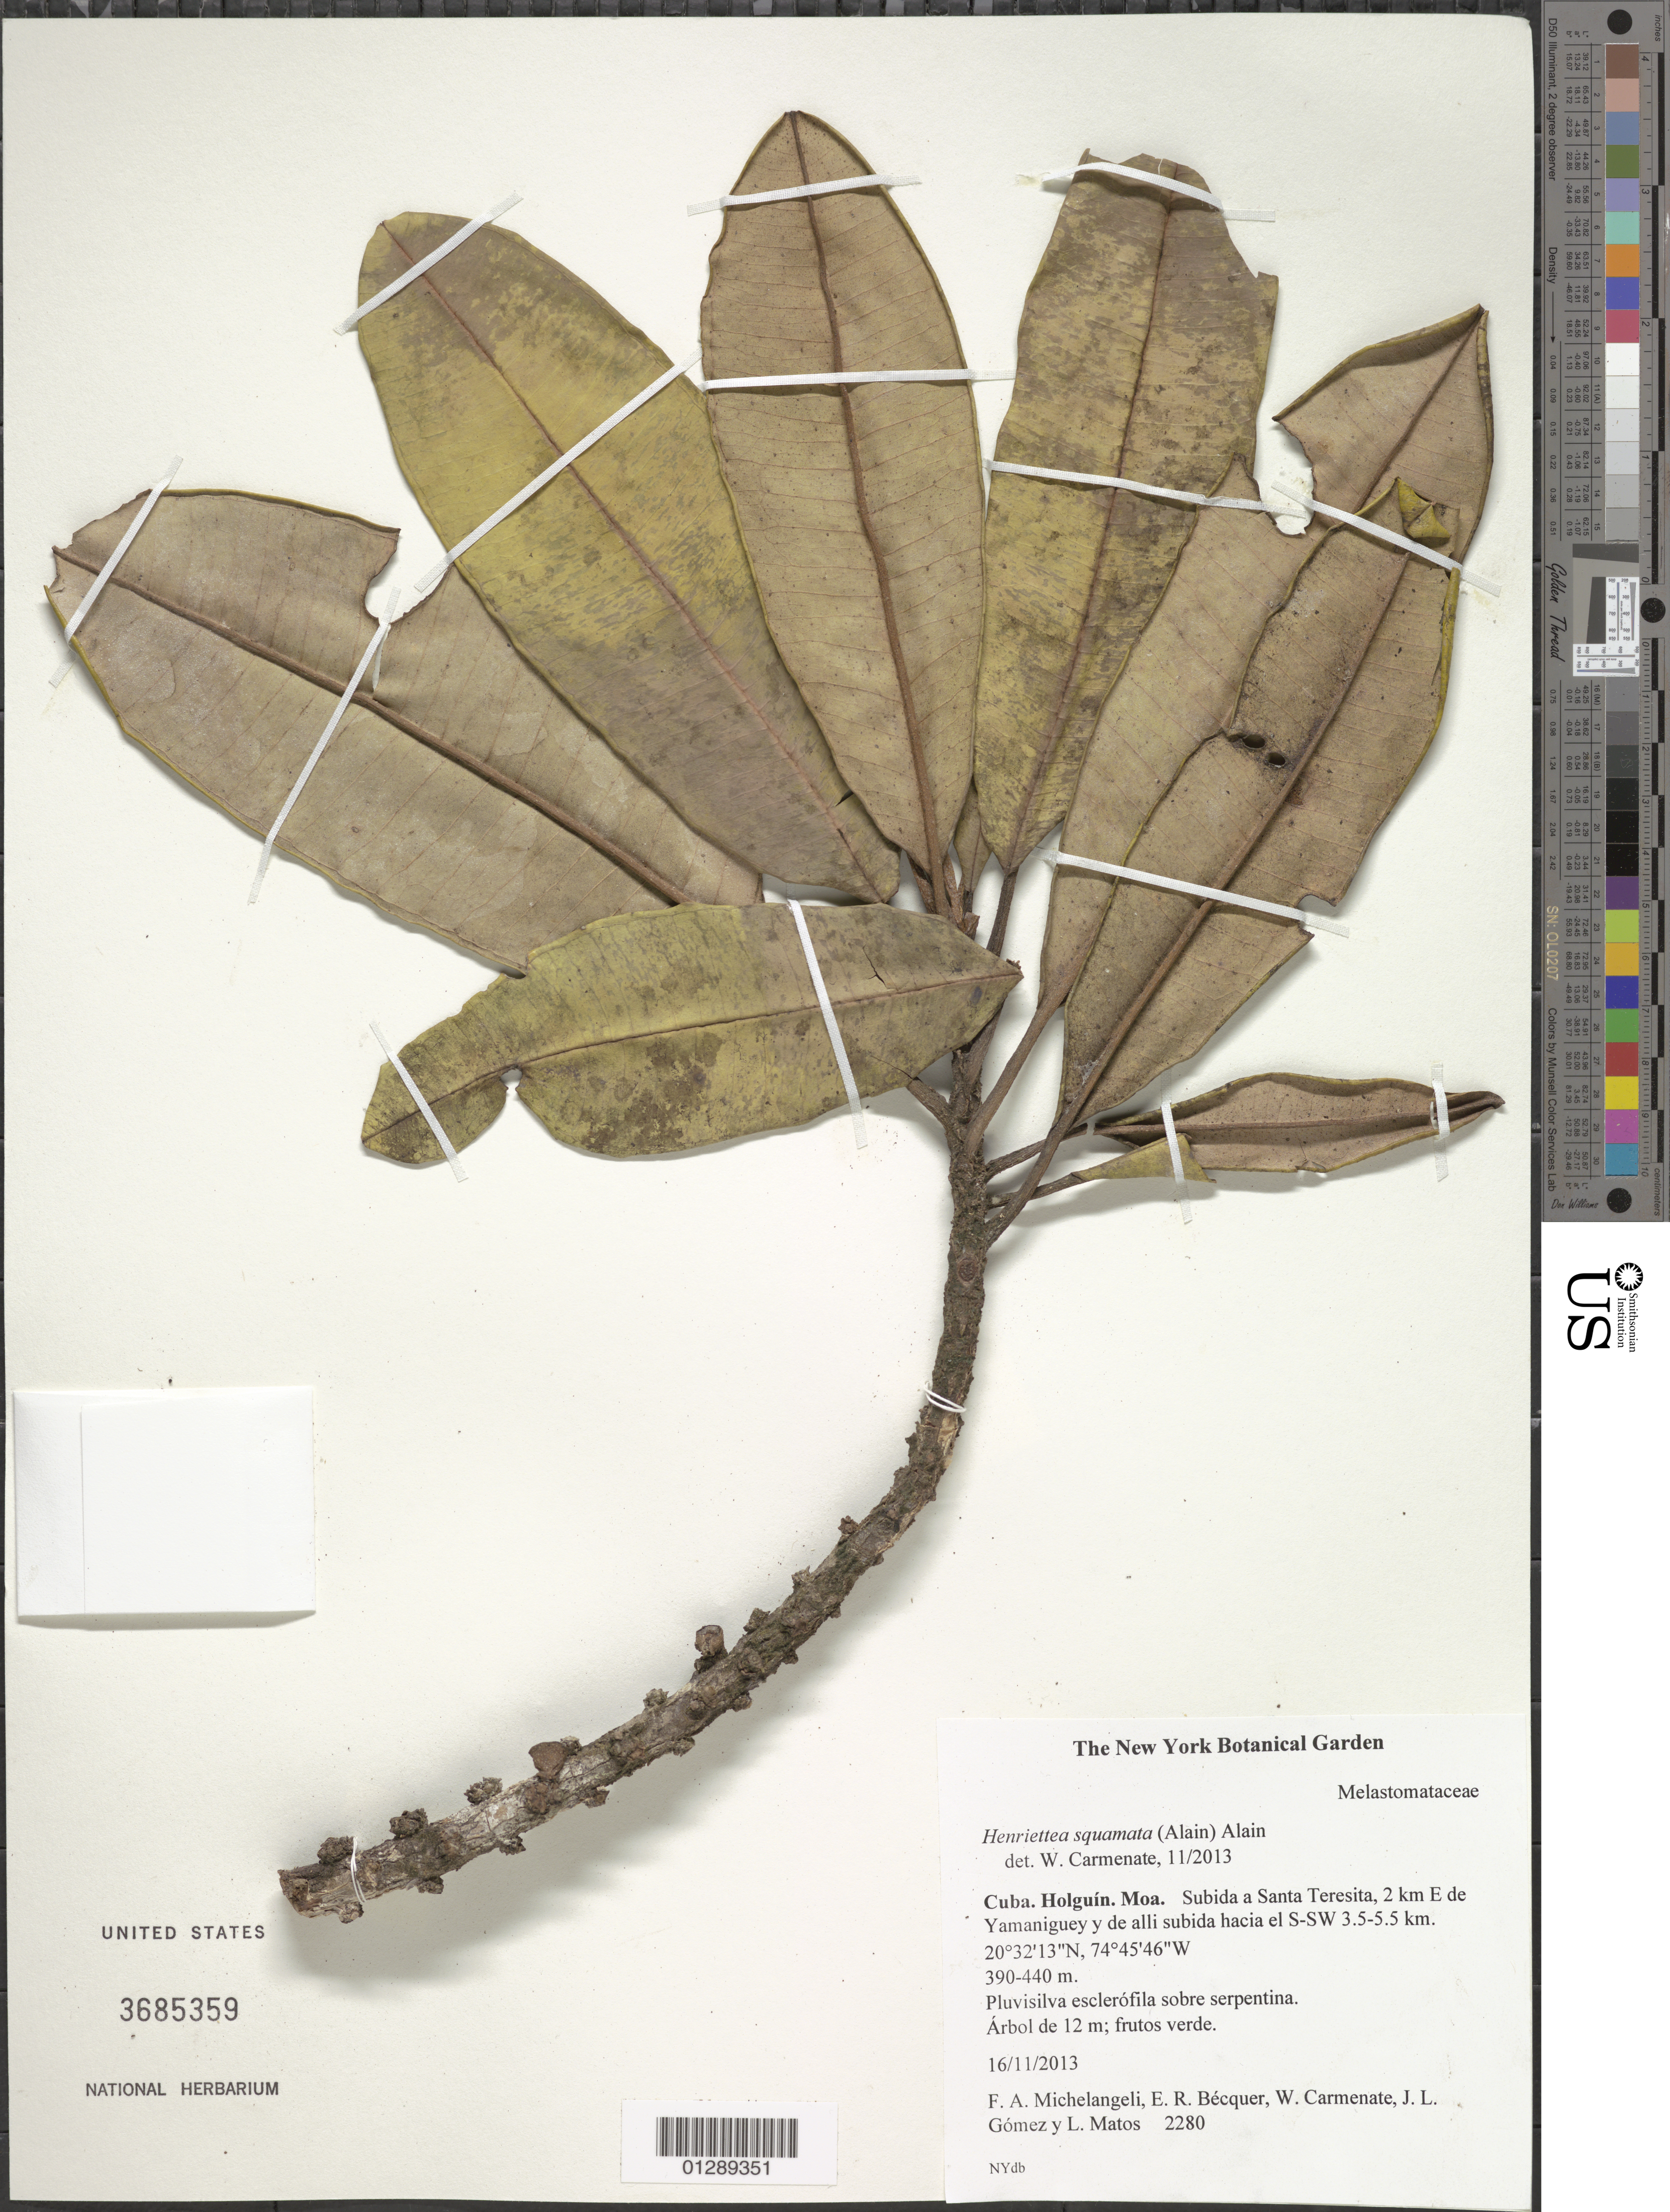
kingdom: Plantae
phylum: Tracheophyta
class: Magnoliopsida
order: Myrtales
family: Melastomataceae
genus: Henriettea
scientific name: Henriettea squamata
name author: (Alain) Alain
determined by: Carmenate, W.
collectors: F. A. Michelangeli, E. R. Bécquer Granados, W. Carmenate, J. Gomez & L. Matos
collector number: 2280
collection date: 2013-11-16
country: Cuba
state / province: Holguin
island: Cuba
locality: Moa. Subida a Santa Teresita, 2 km E de Yamaniguey y de alli subida hacia el SSW 3.5-5.5 km.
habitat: Pluvisilva esclerófila sobre serpentina.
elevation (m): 390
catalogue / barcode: US 3685359